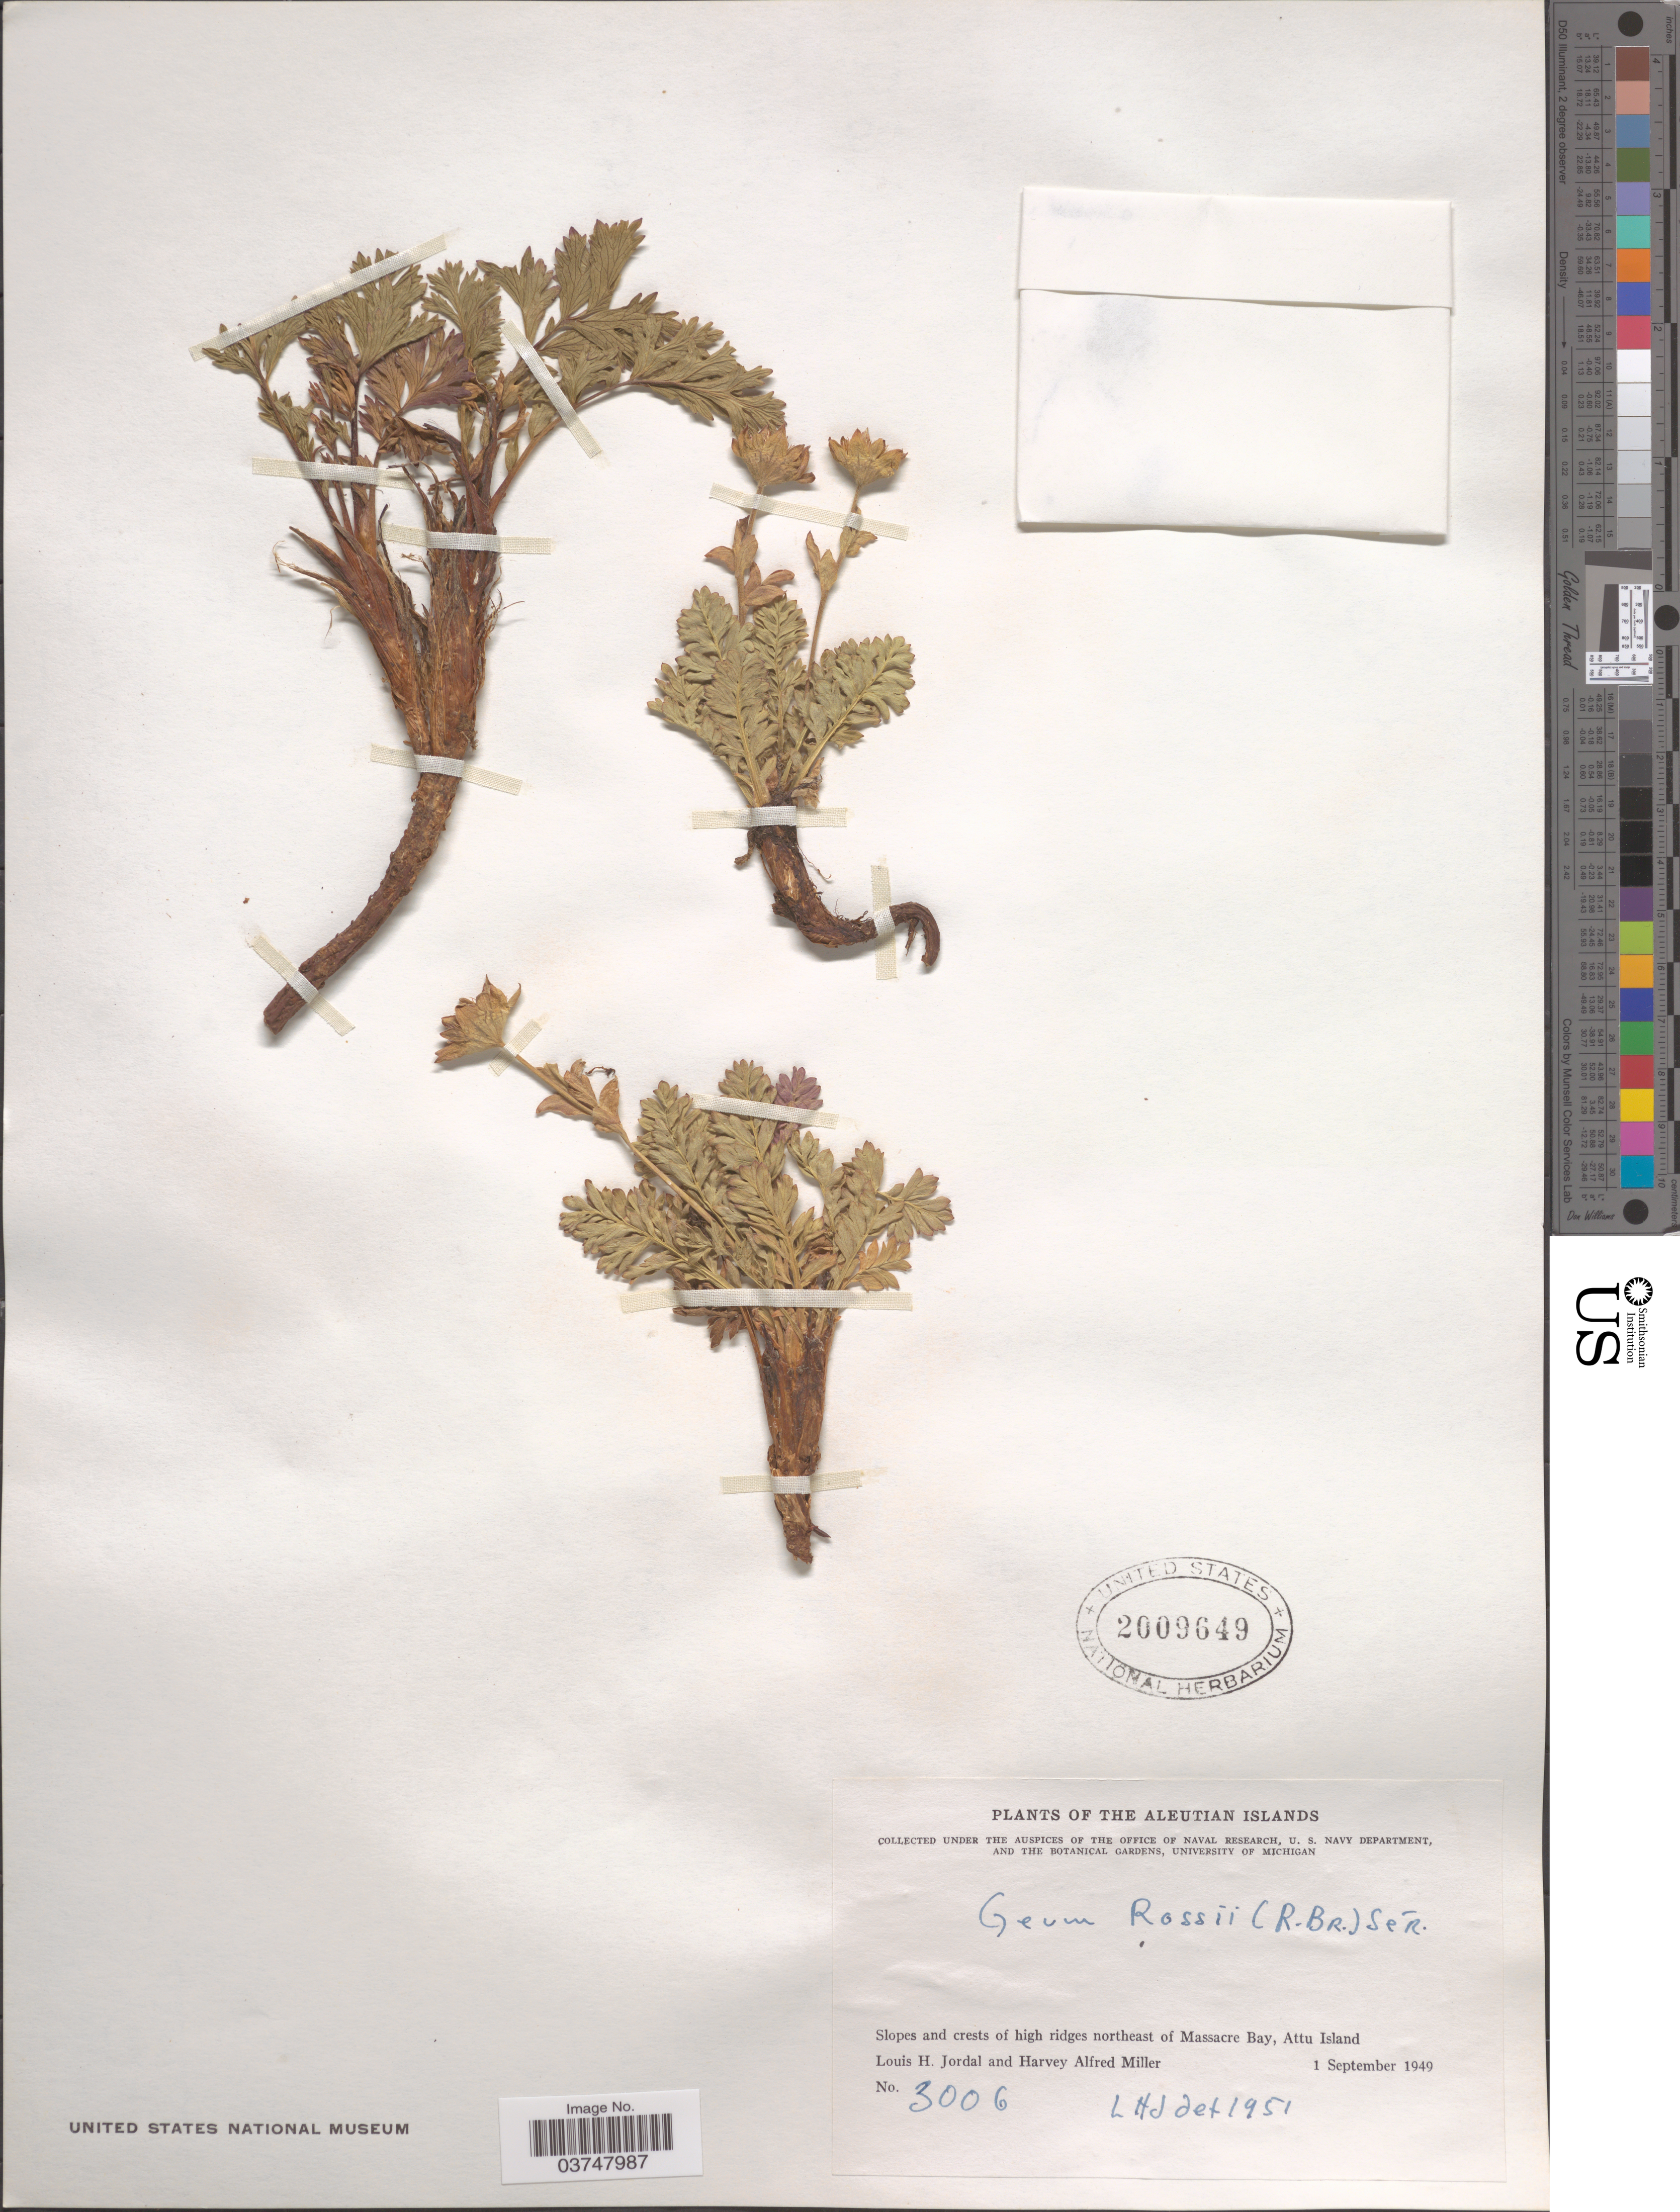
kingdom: Plantae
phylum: Tracheophyta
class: Magnoliopsida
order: Rosales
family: Rosaceae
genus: Geum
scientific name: Geum rossii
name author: (R. Br.) Ser.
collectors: L. Jordal & H. A. Miller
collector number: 3006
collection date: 1949-09-01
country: United States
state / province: Alaska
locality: Aleutian Islands. Slopes and crests of high ridges northeast of Massacre Bay, Attu Island.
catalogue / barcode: US 2009649